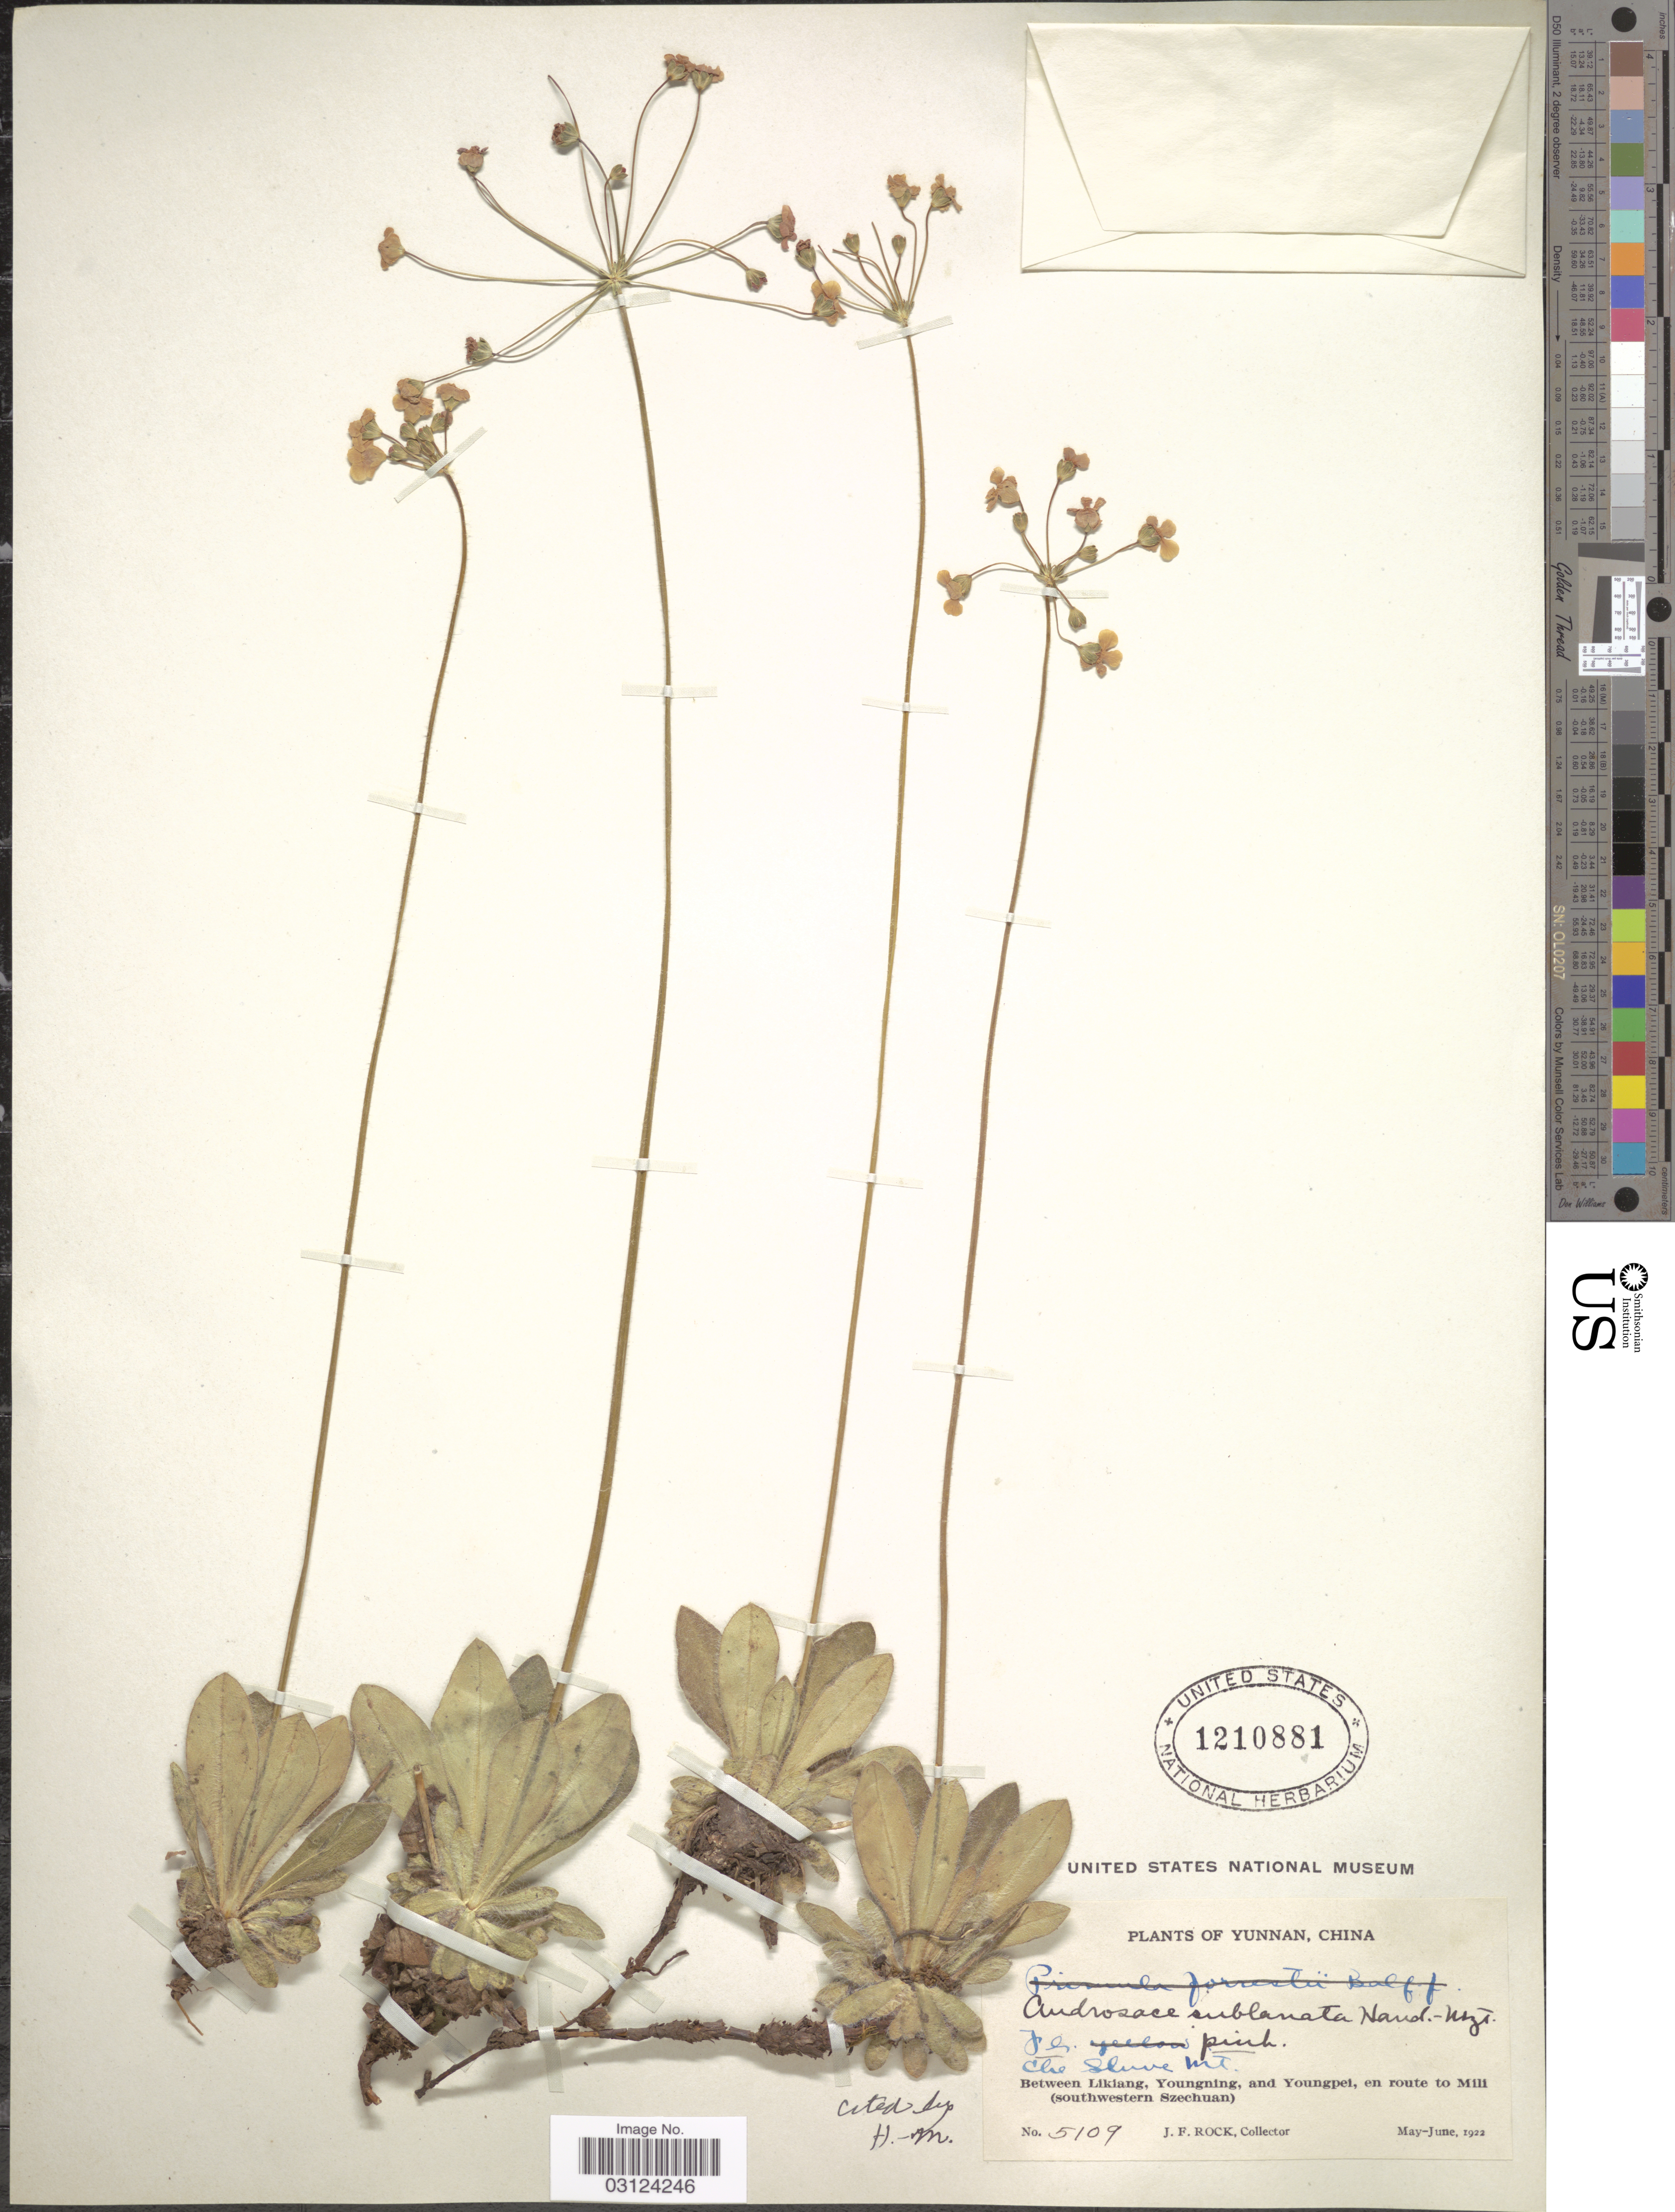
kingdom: Plantae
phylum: Tracheophyta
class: Magnoliopsida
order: Ericales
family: Primulaceae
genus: Androsace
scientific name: Androsace sublanata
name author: Hand.-Mazz.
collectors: J. Rock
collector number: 5109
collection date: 1922-05/1922-06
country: China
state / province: Yunnan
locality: Che Shive Mt., Between Likiang, Youngning, and Younpei, en route to Mili (southwestern Szechuan).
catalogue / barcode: US 1210881